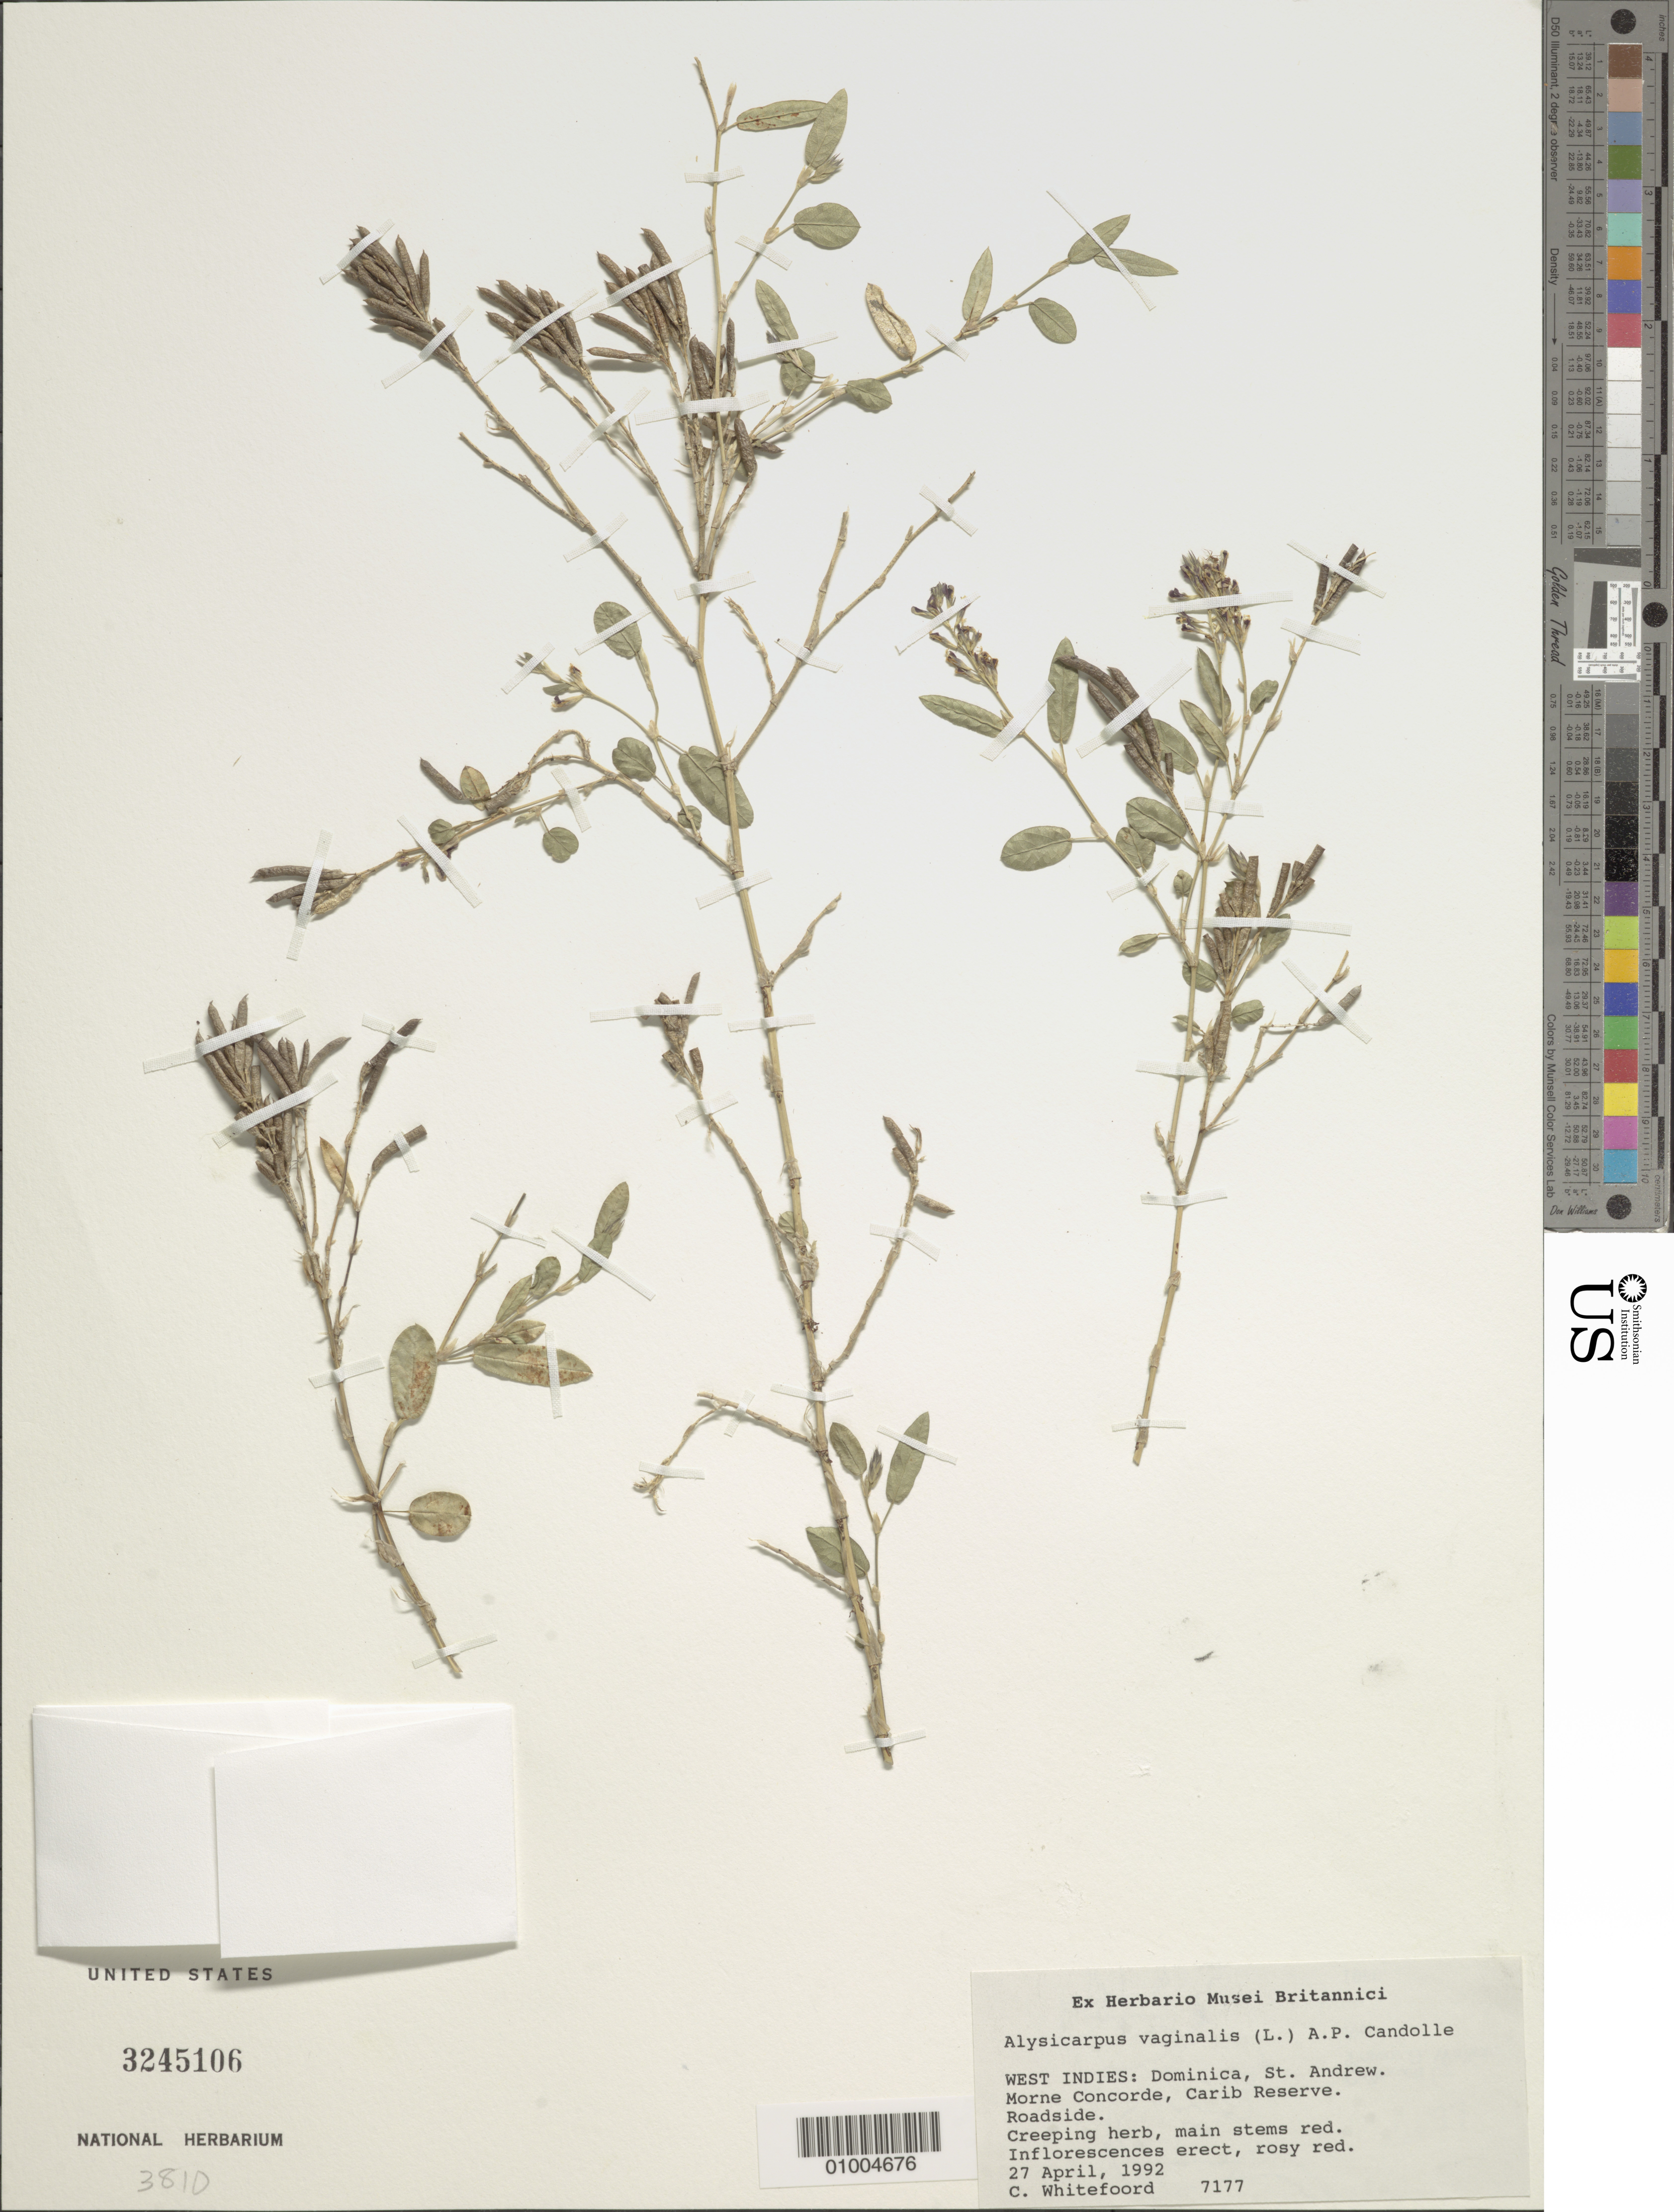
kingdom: Plantae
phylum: Tracheophyta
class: Magnoliopsida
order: Fabales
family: Fabaceae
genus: Alysicarpus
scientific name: Alysicarpus vaginalis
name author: (L.) DC.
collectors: C. Whitefoord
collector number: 7177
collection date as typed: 27 Apr 1992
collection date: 1992-04-27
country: Dominica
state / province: St. Andrew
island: Dominica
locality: Morne Concorde, Carib Reserve. Roadside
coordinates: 0 N, 0 E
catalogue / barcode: US 3245106